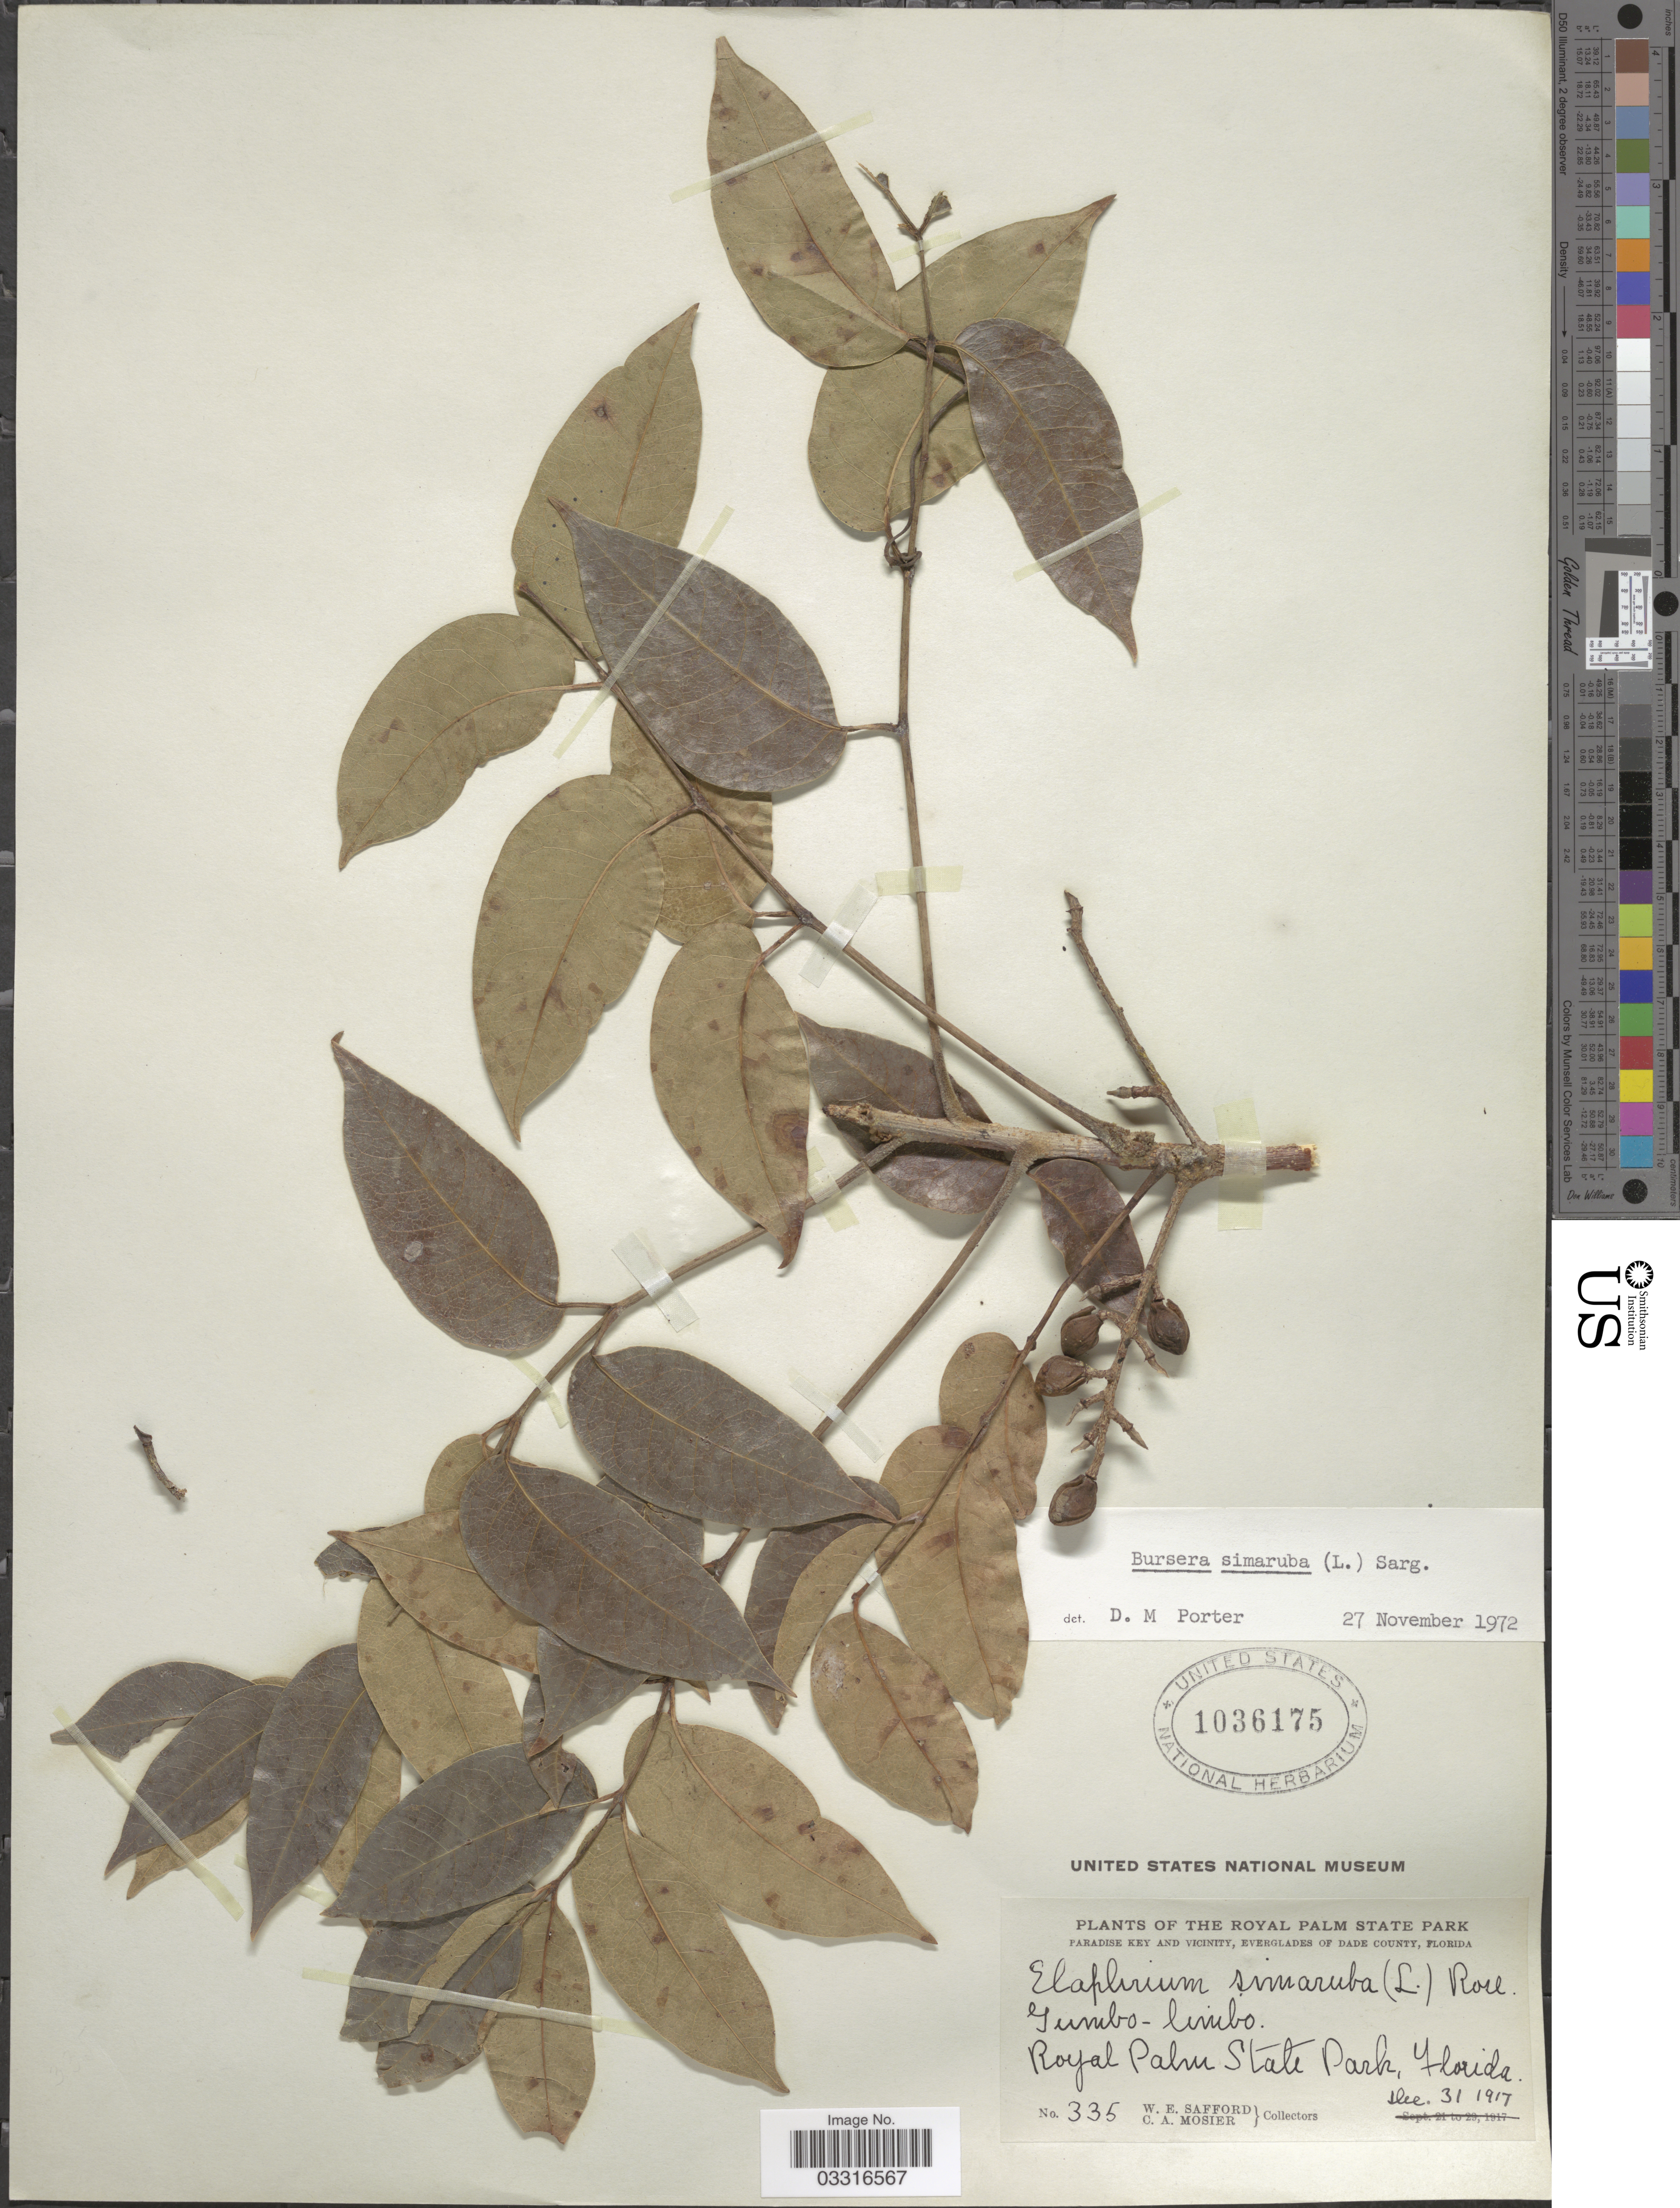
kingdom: Plantae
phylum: Tracheophyta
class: Magnoliopsida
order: Sapindales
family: Burseraceae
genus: Bursera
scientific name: Bursera simaruba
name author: (L.) Sarg.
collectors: W. E. Safford & C. A. Mosier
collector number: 335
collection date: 1917-12-31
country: United States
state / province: Florida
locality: The Royal Palm State Park. Paradise Key and vicinity, Everglades of Dade County. Gumbo-limbo.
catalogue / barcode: US 1036175